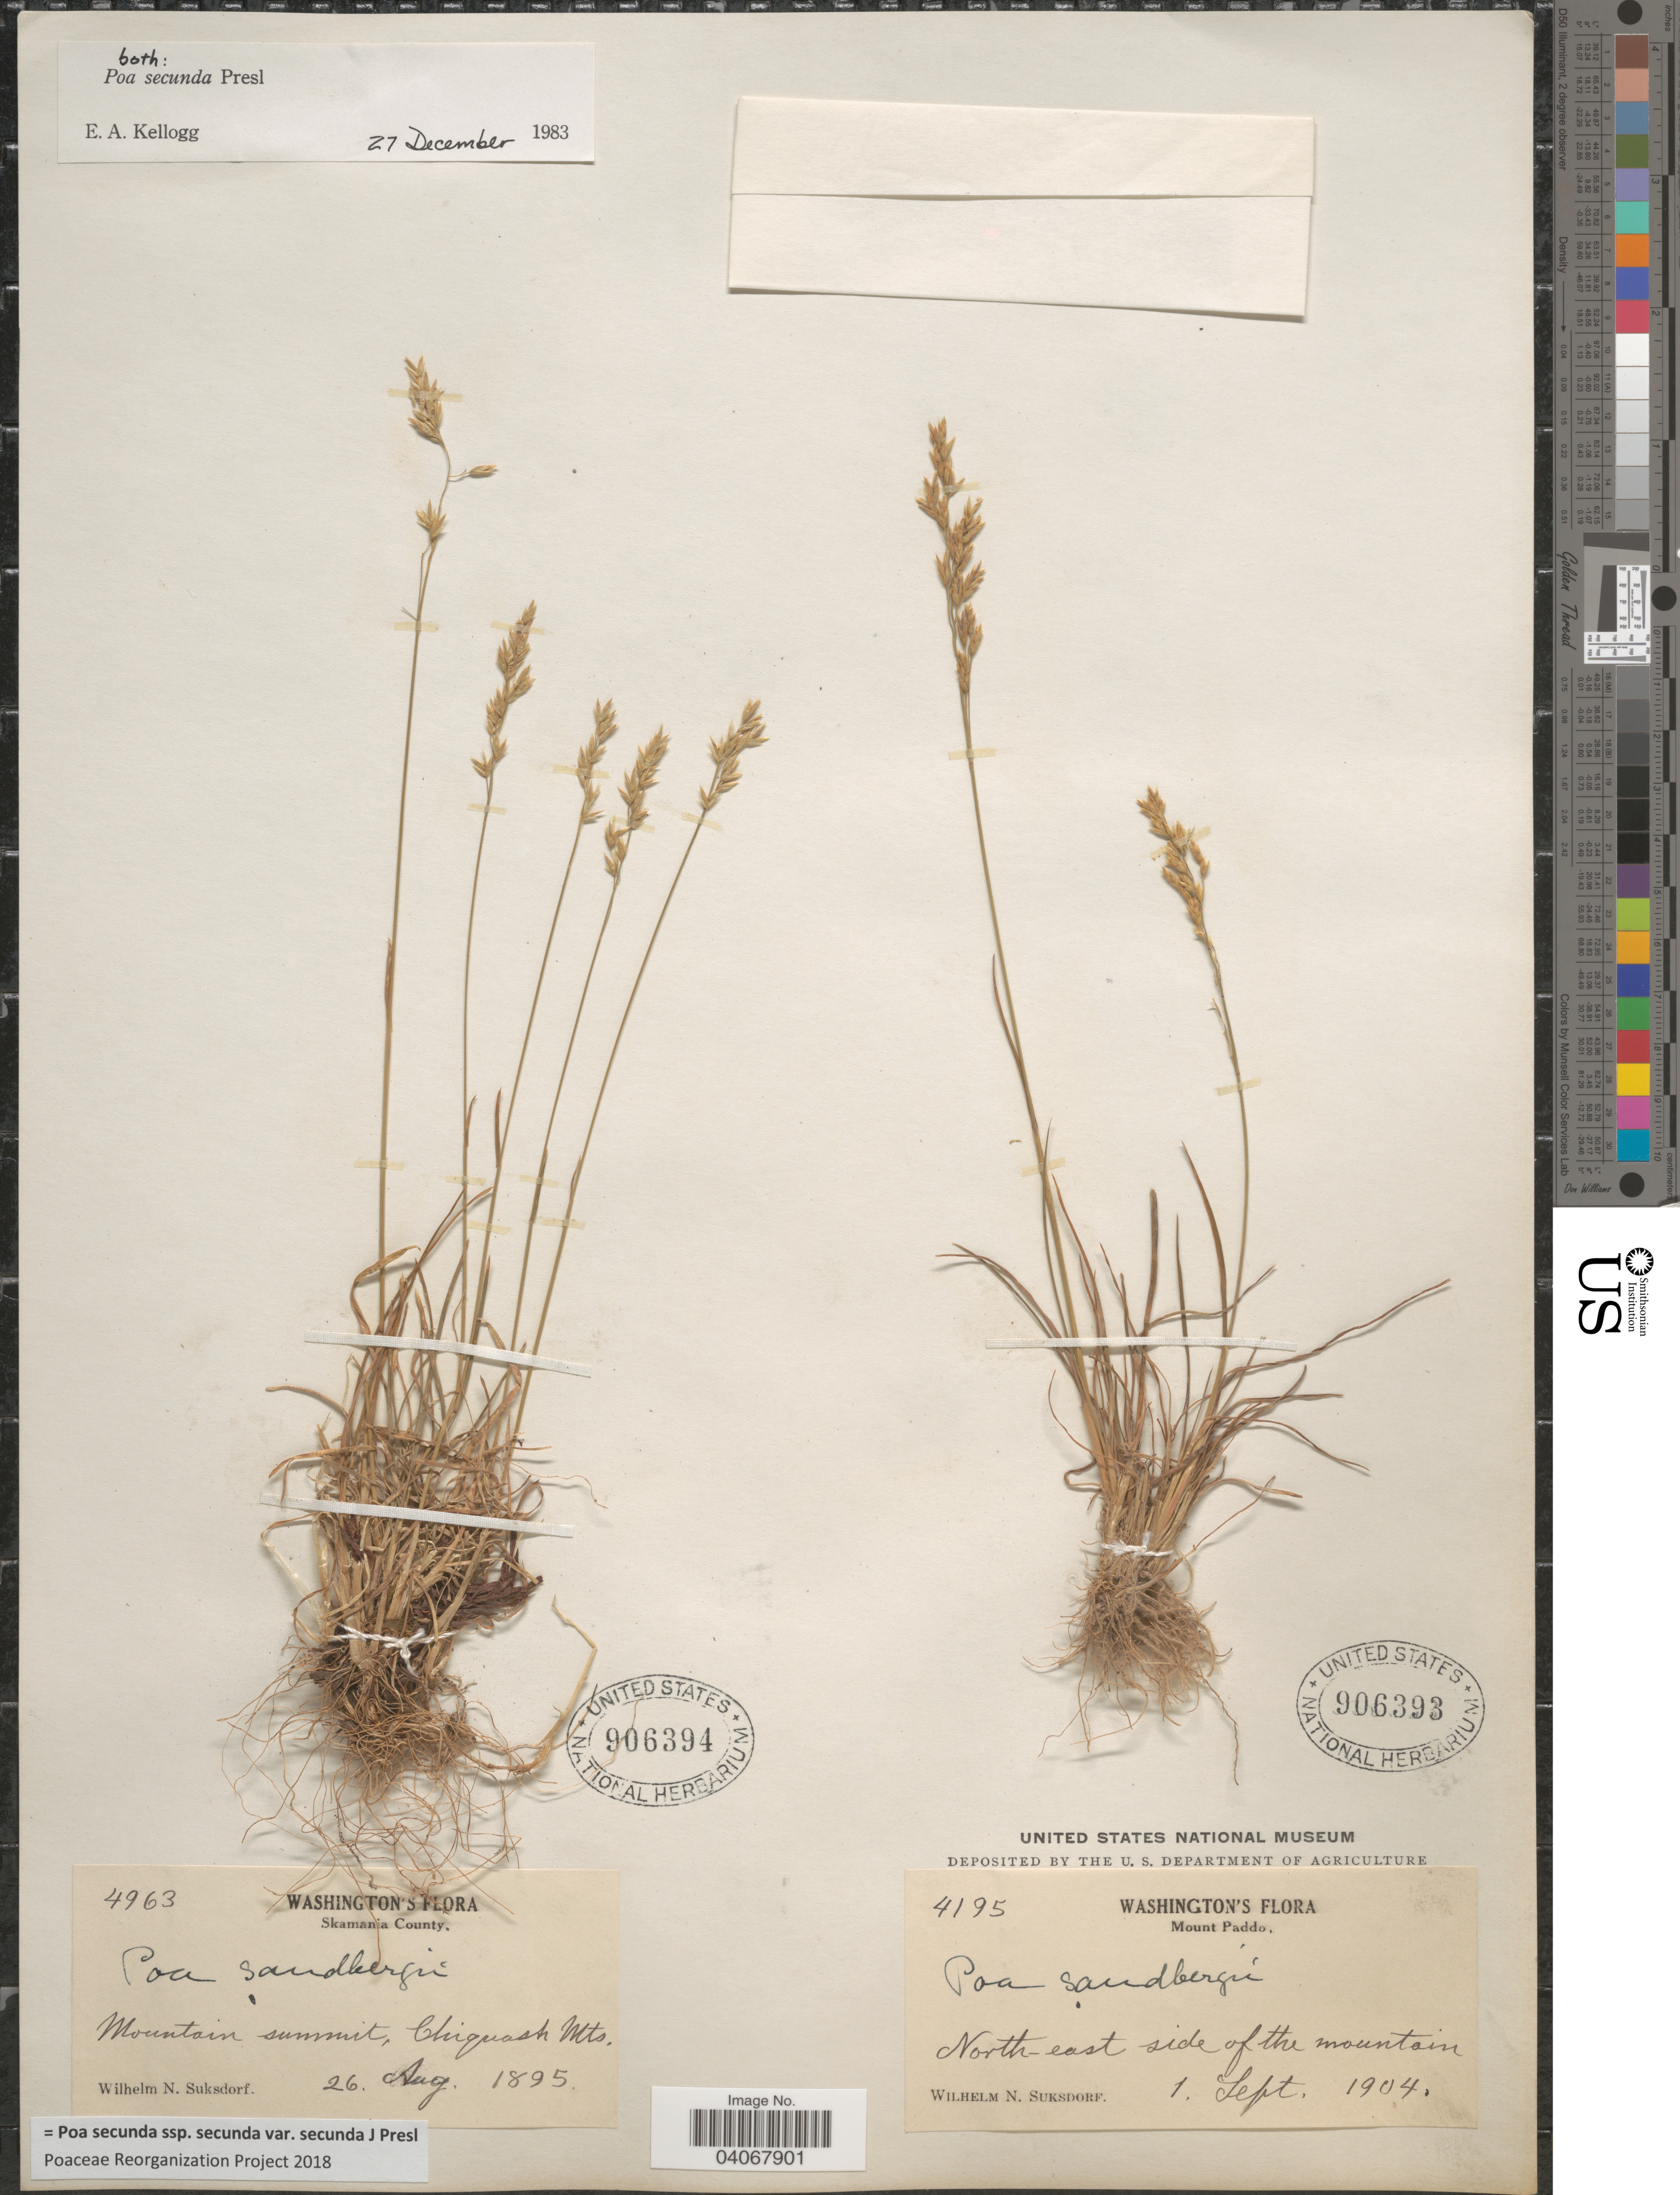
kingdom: Plantae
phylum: Tracheophyta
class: Liliopsida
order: Poales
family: Poaceae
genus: Poa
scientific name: Poa secunda subsp. secunda var. secunda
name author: J. Presl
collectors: W. N. Suksdorf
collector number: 4963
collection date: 1895-08-26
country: United States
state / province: Washington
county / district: Skamania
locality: Skamania County. Mountain summit, Chiquash Mts.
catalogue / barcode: US 906394